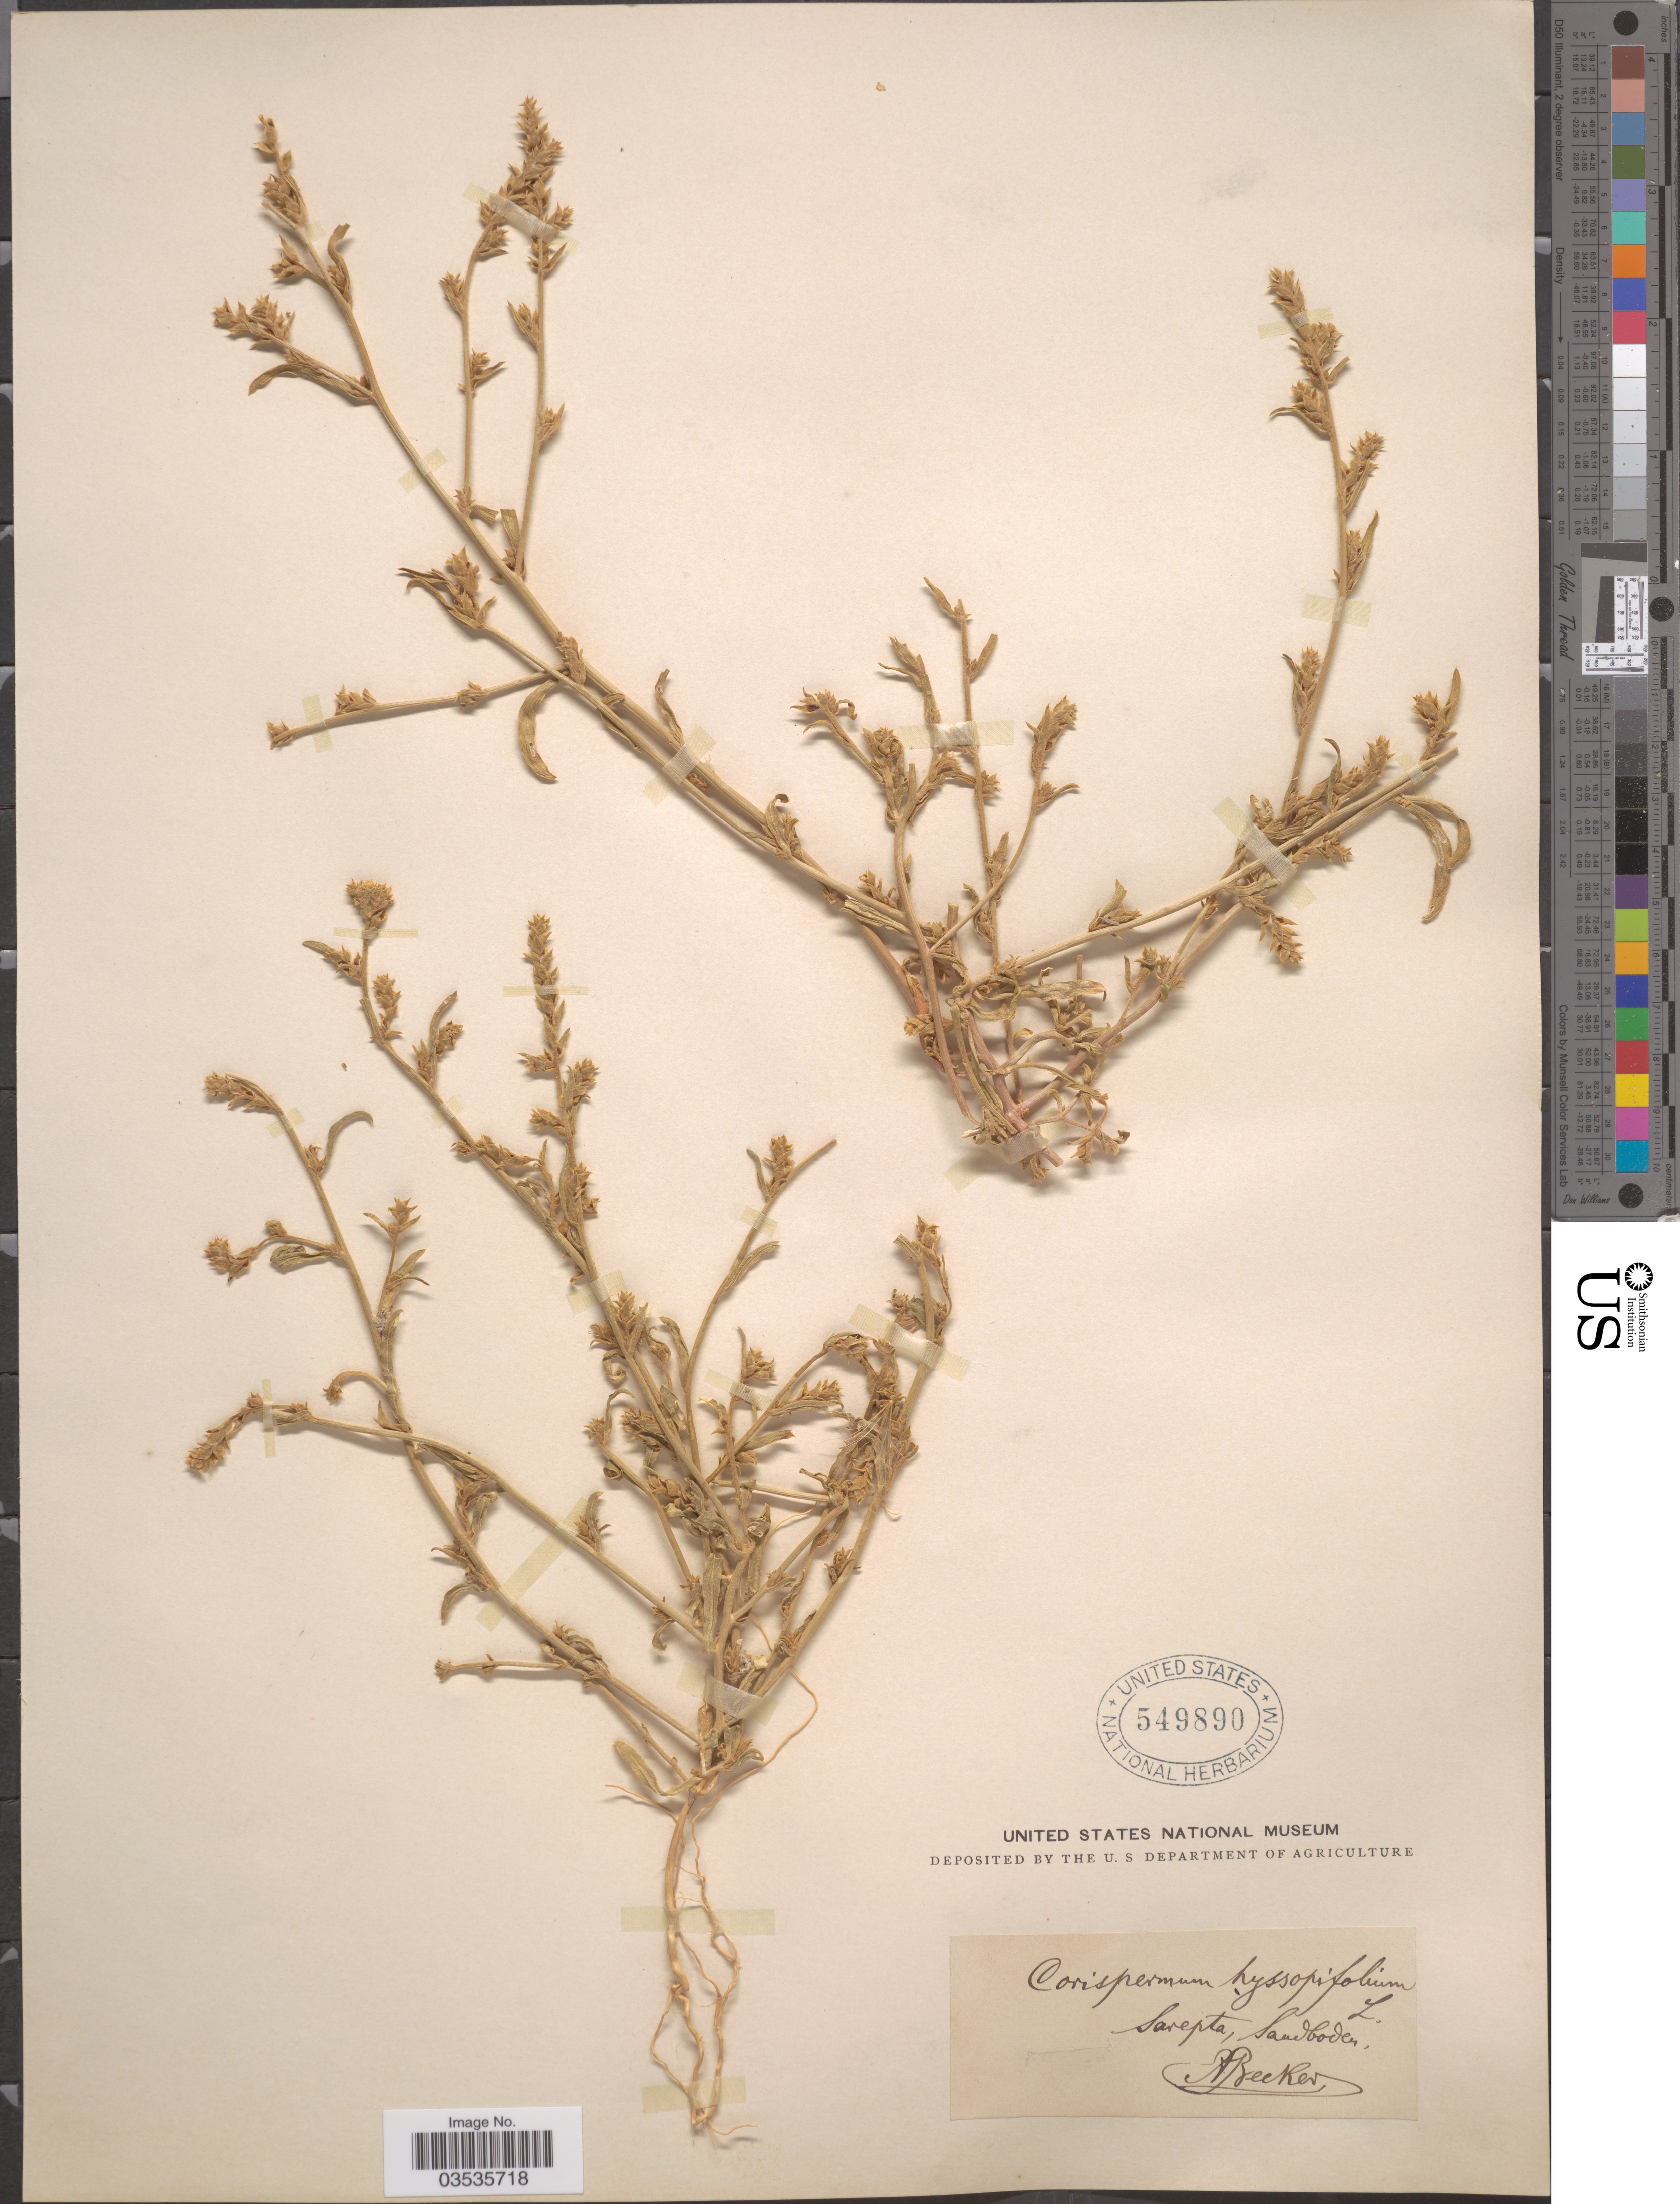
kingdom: Plantae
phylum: Tracheophyta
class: Magnoliopsida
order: Caryophyllales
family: Amaranthaceae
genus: Corispermum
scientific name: Corispermum hyssopifolium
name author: L.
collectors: A. Becker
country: Russian Federation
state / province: Volgograd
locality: Sarepta.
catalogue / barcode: US 549890